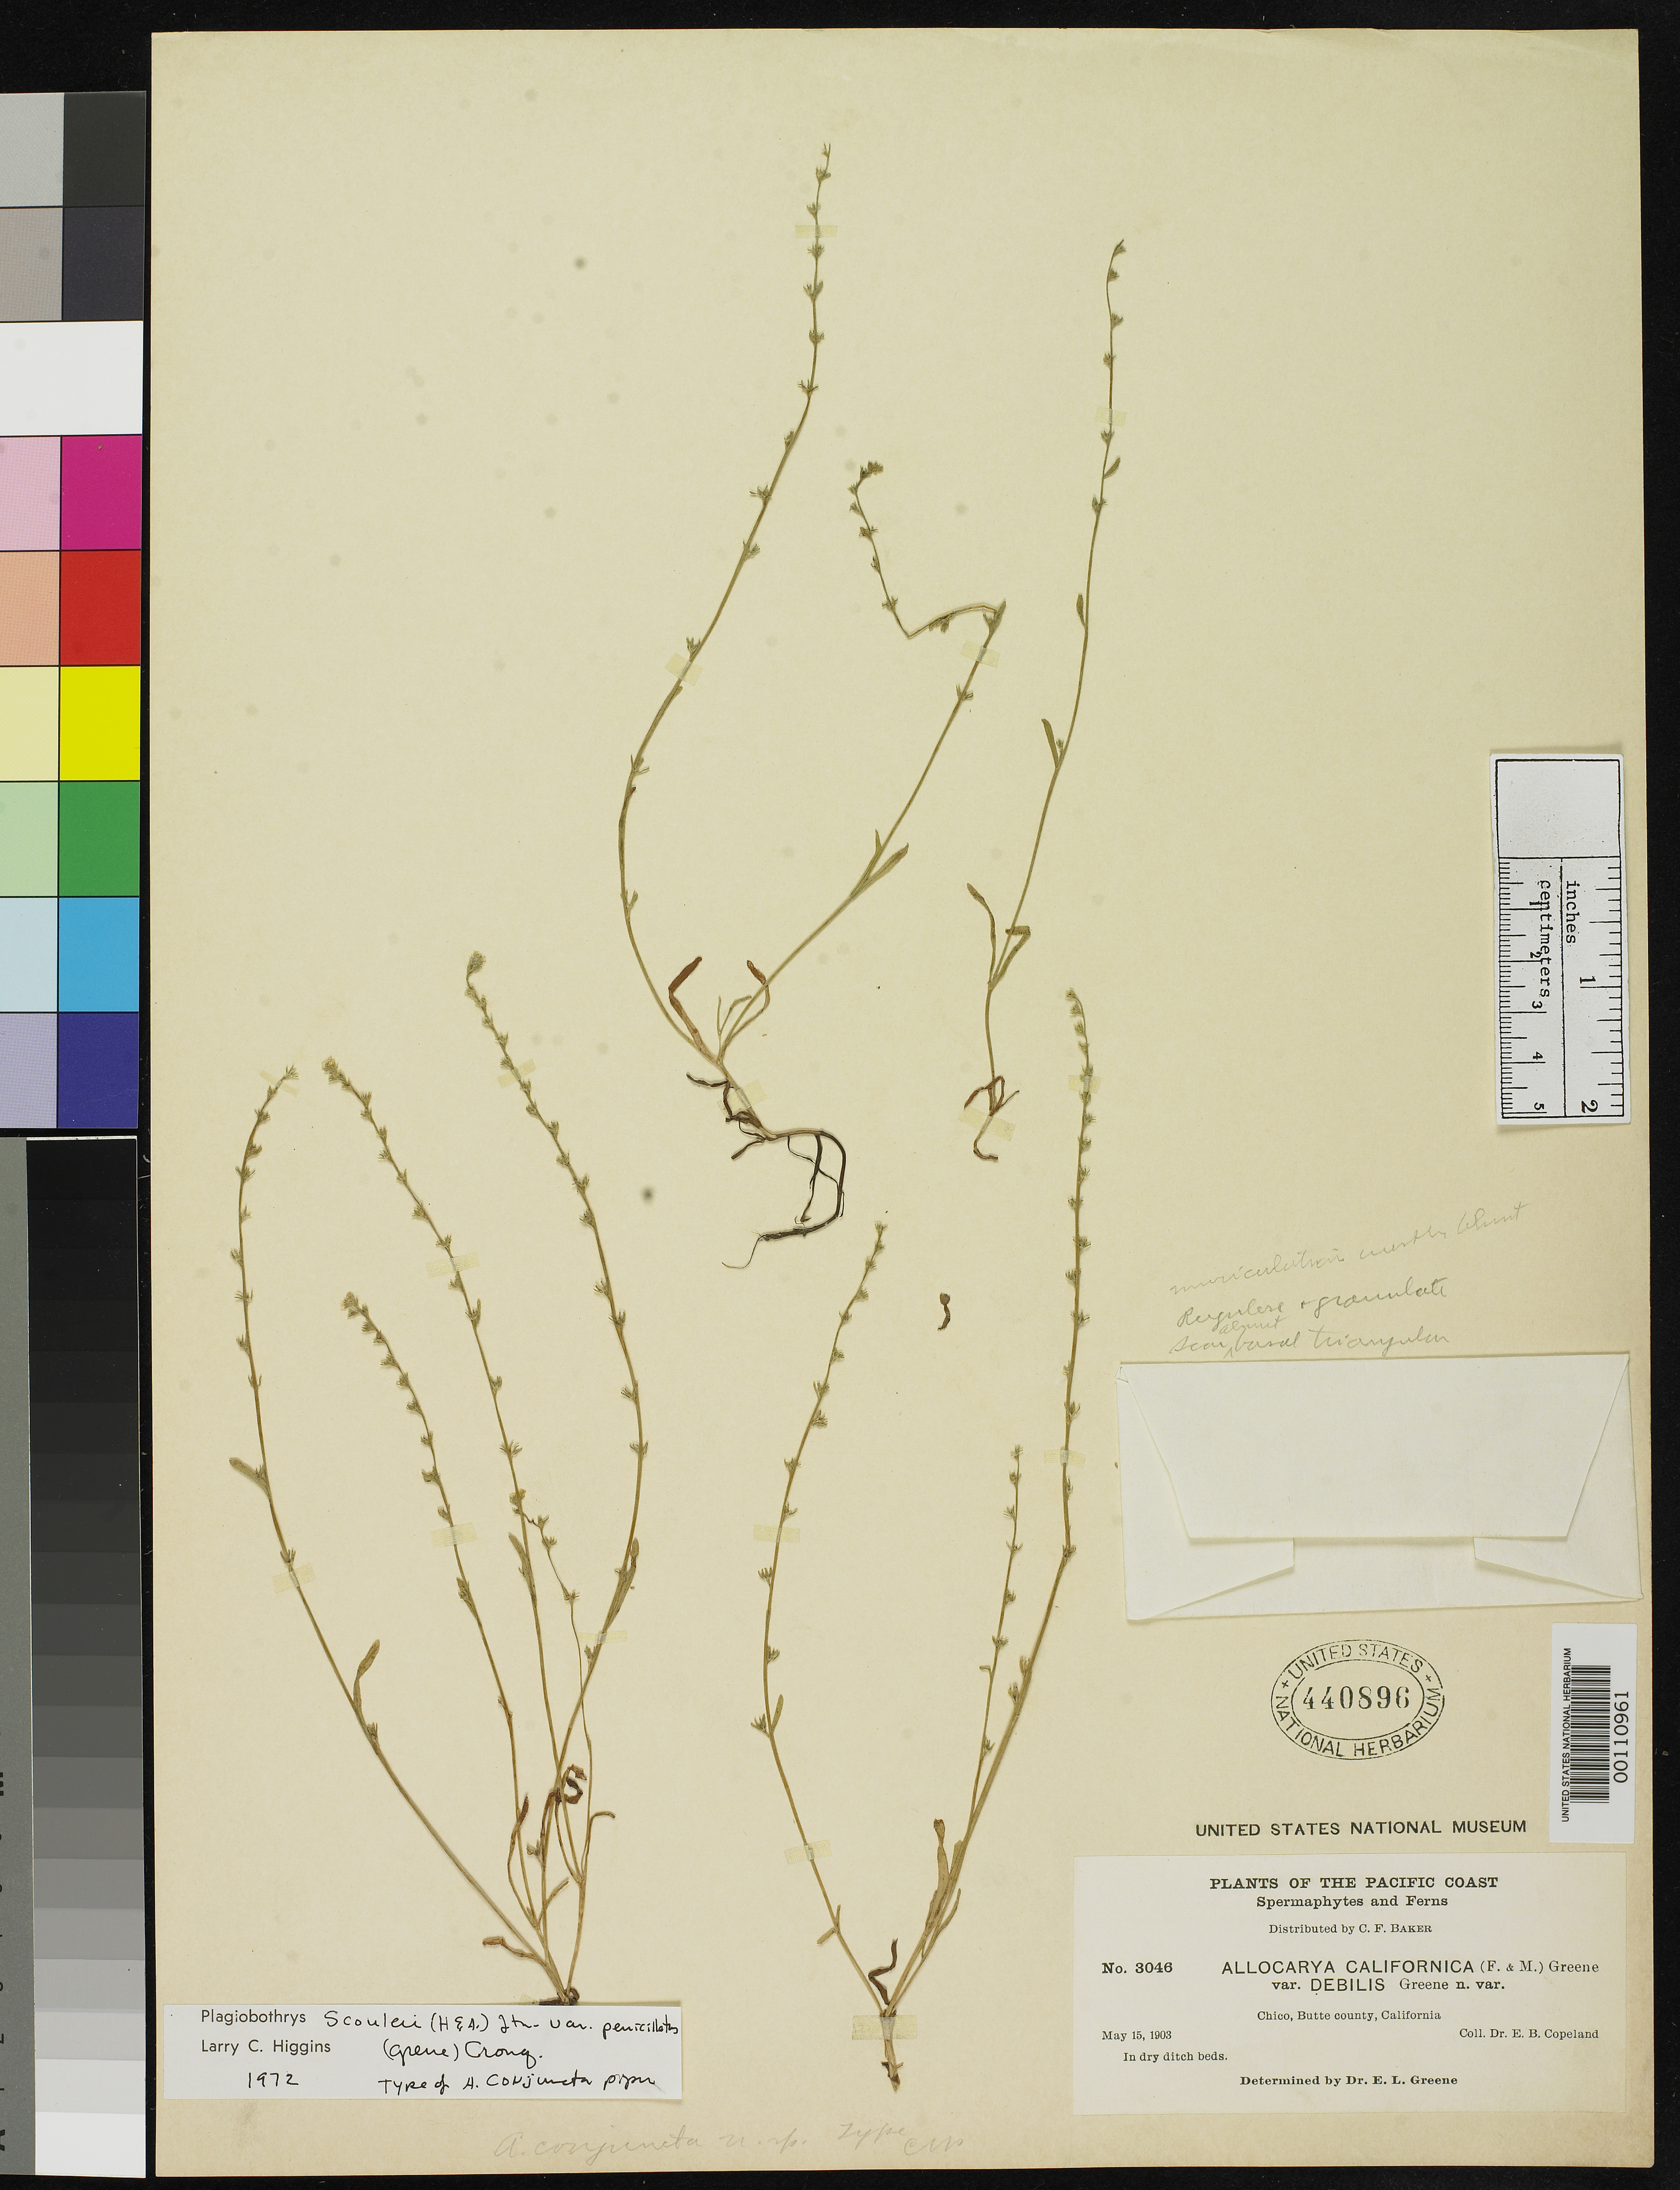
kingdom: Plantae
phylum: Tracheophyta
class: Magnoliopsida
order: Boraginales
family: Boraginaceae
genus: Allocarya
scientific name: Allocarya conjuncta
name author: Piper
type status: Holotype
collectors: E. B. Copeland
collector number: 3046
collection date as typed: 15 May 1903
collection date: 1903-05-15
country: United States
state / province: California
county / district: Butte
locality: Chico.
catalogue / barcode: US 440896